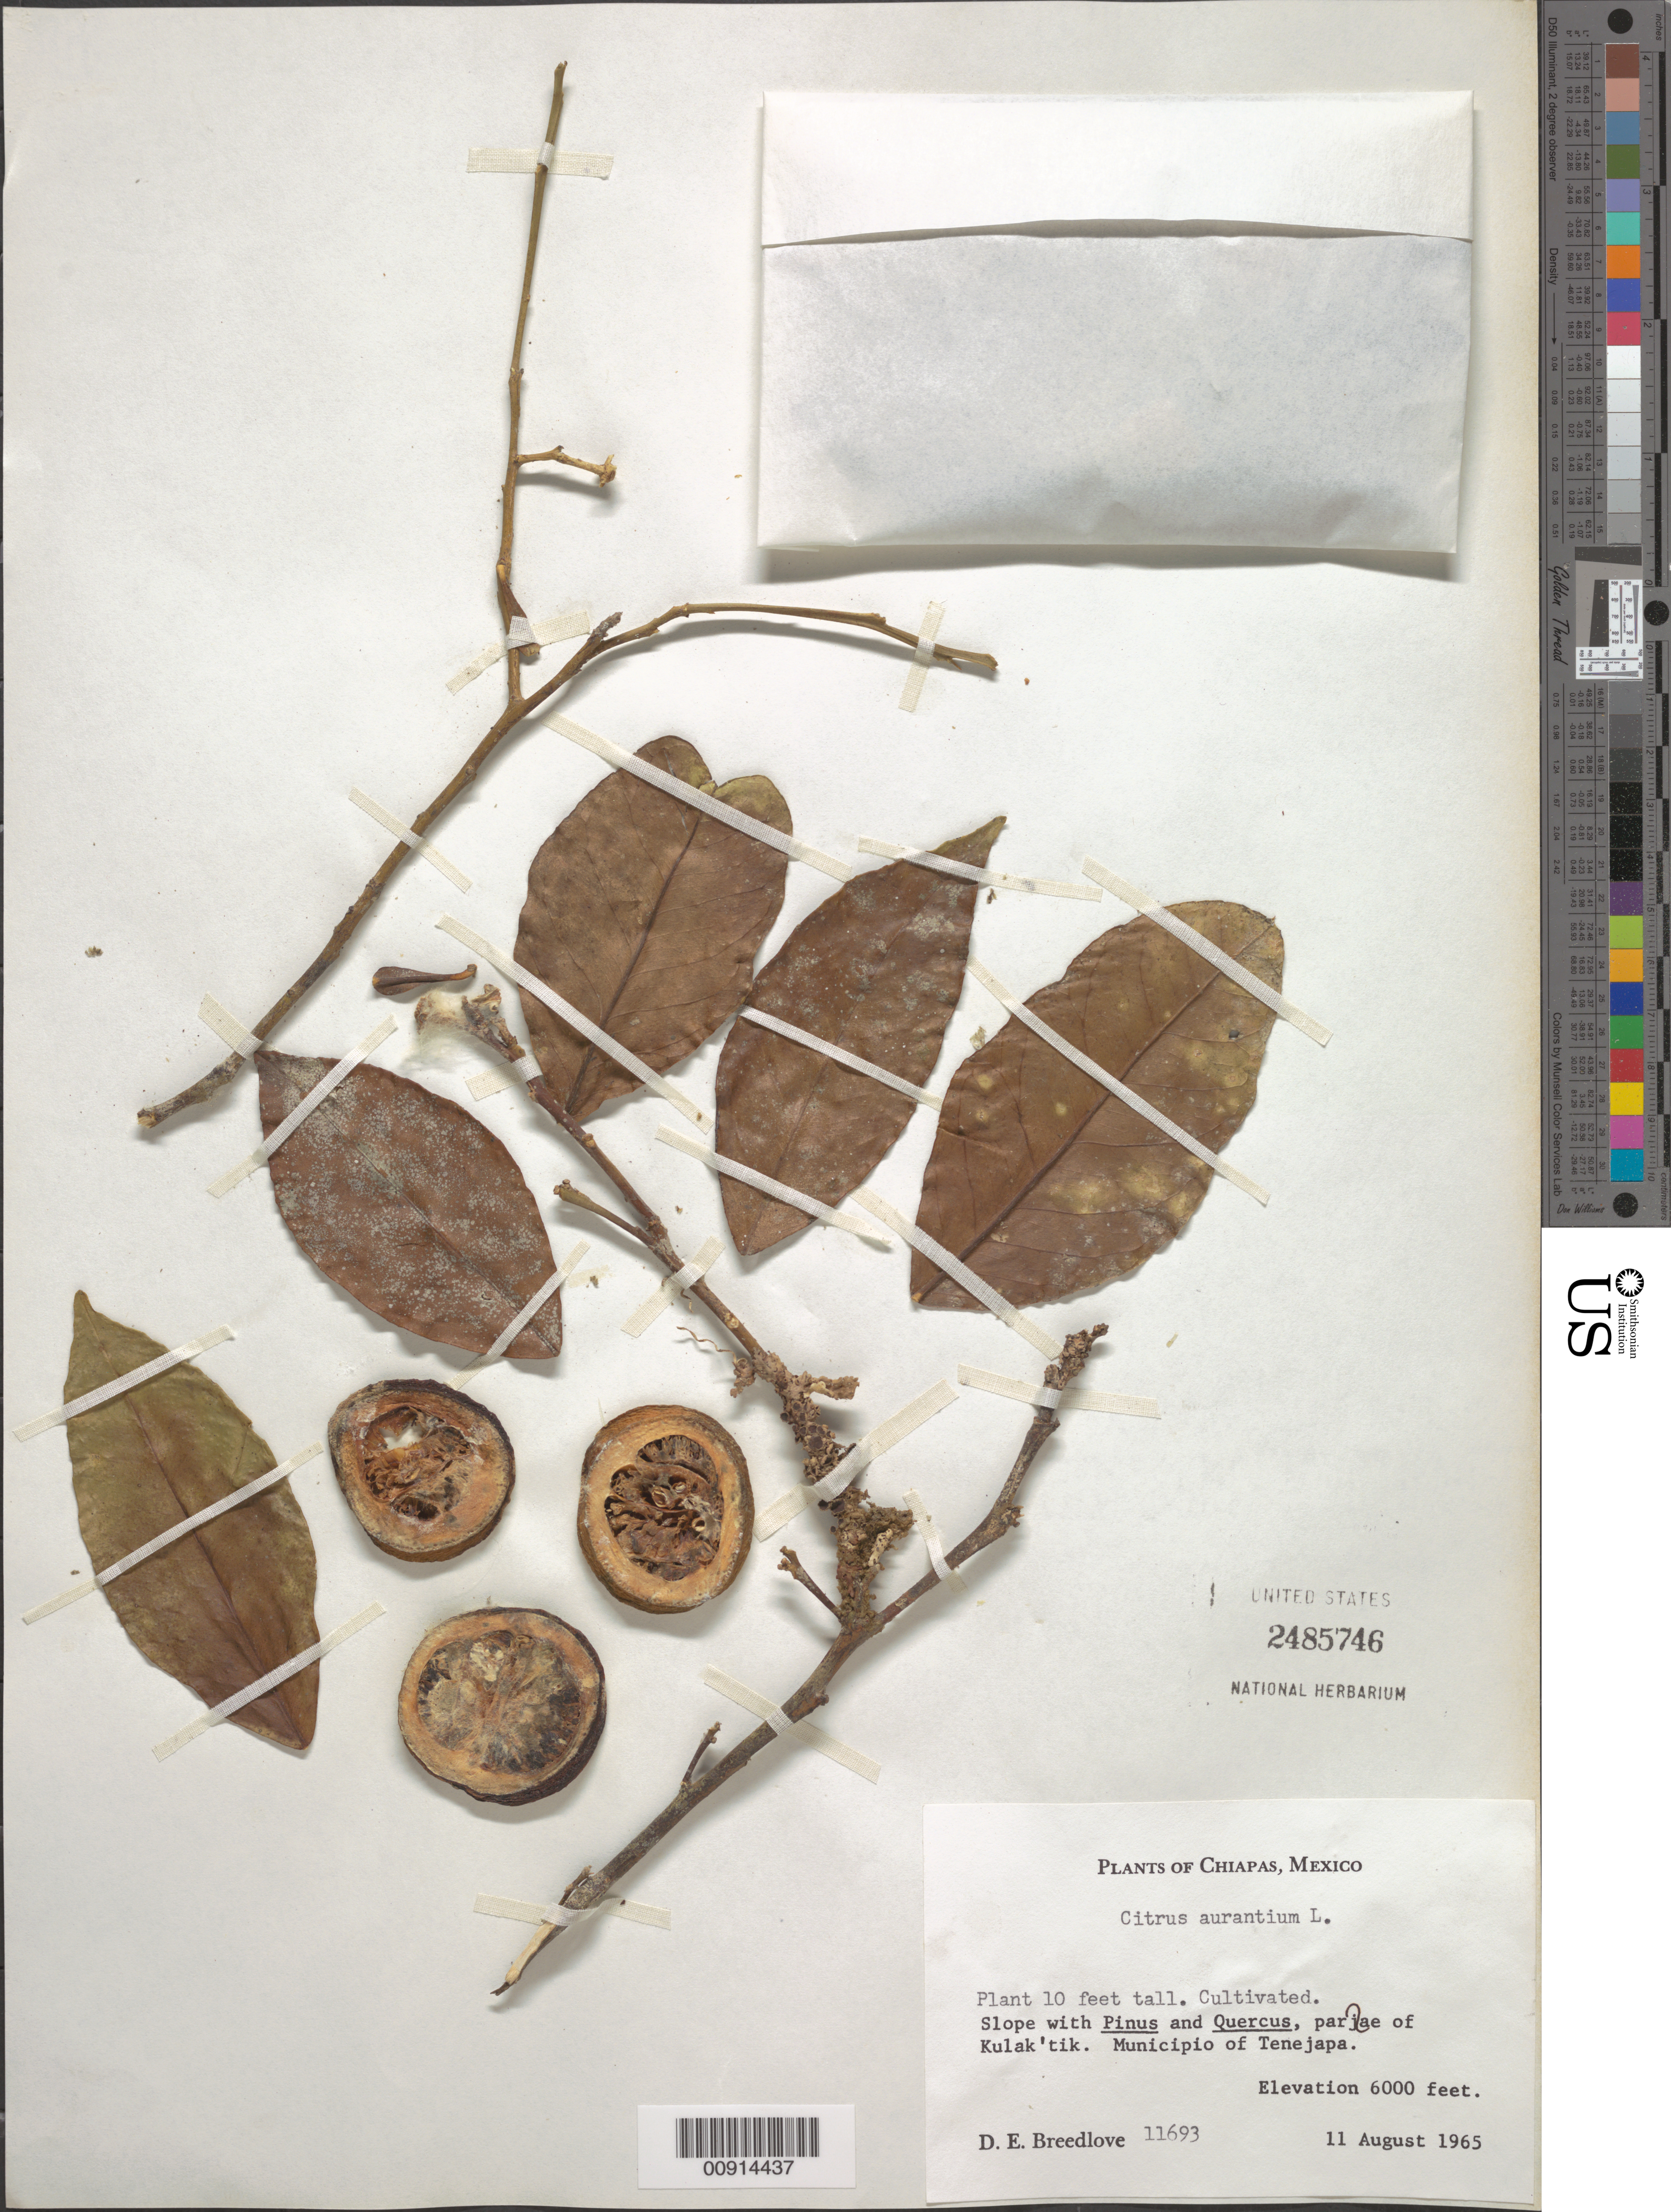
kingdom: Plantae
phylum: Tracheophyta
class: Magnoliopsida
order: Sapindales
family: Rutaceae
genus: Citrus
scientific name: Citrus x aurantium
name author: L.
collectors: D. E. Breedlove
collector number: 11693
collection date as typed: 11 Aug 1965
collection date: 1965-08-11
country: Mexico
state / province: Chiapas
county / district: Tenejapa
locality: Paraje of Kulak'tik. Municipio of Tenejapa, Chiapas.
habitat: Slope with Pinus and Quercus.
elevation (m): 1829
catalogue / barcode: US 2485746